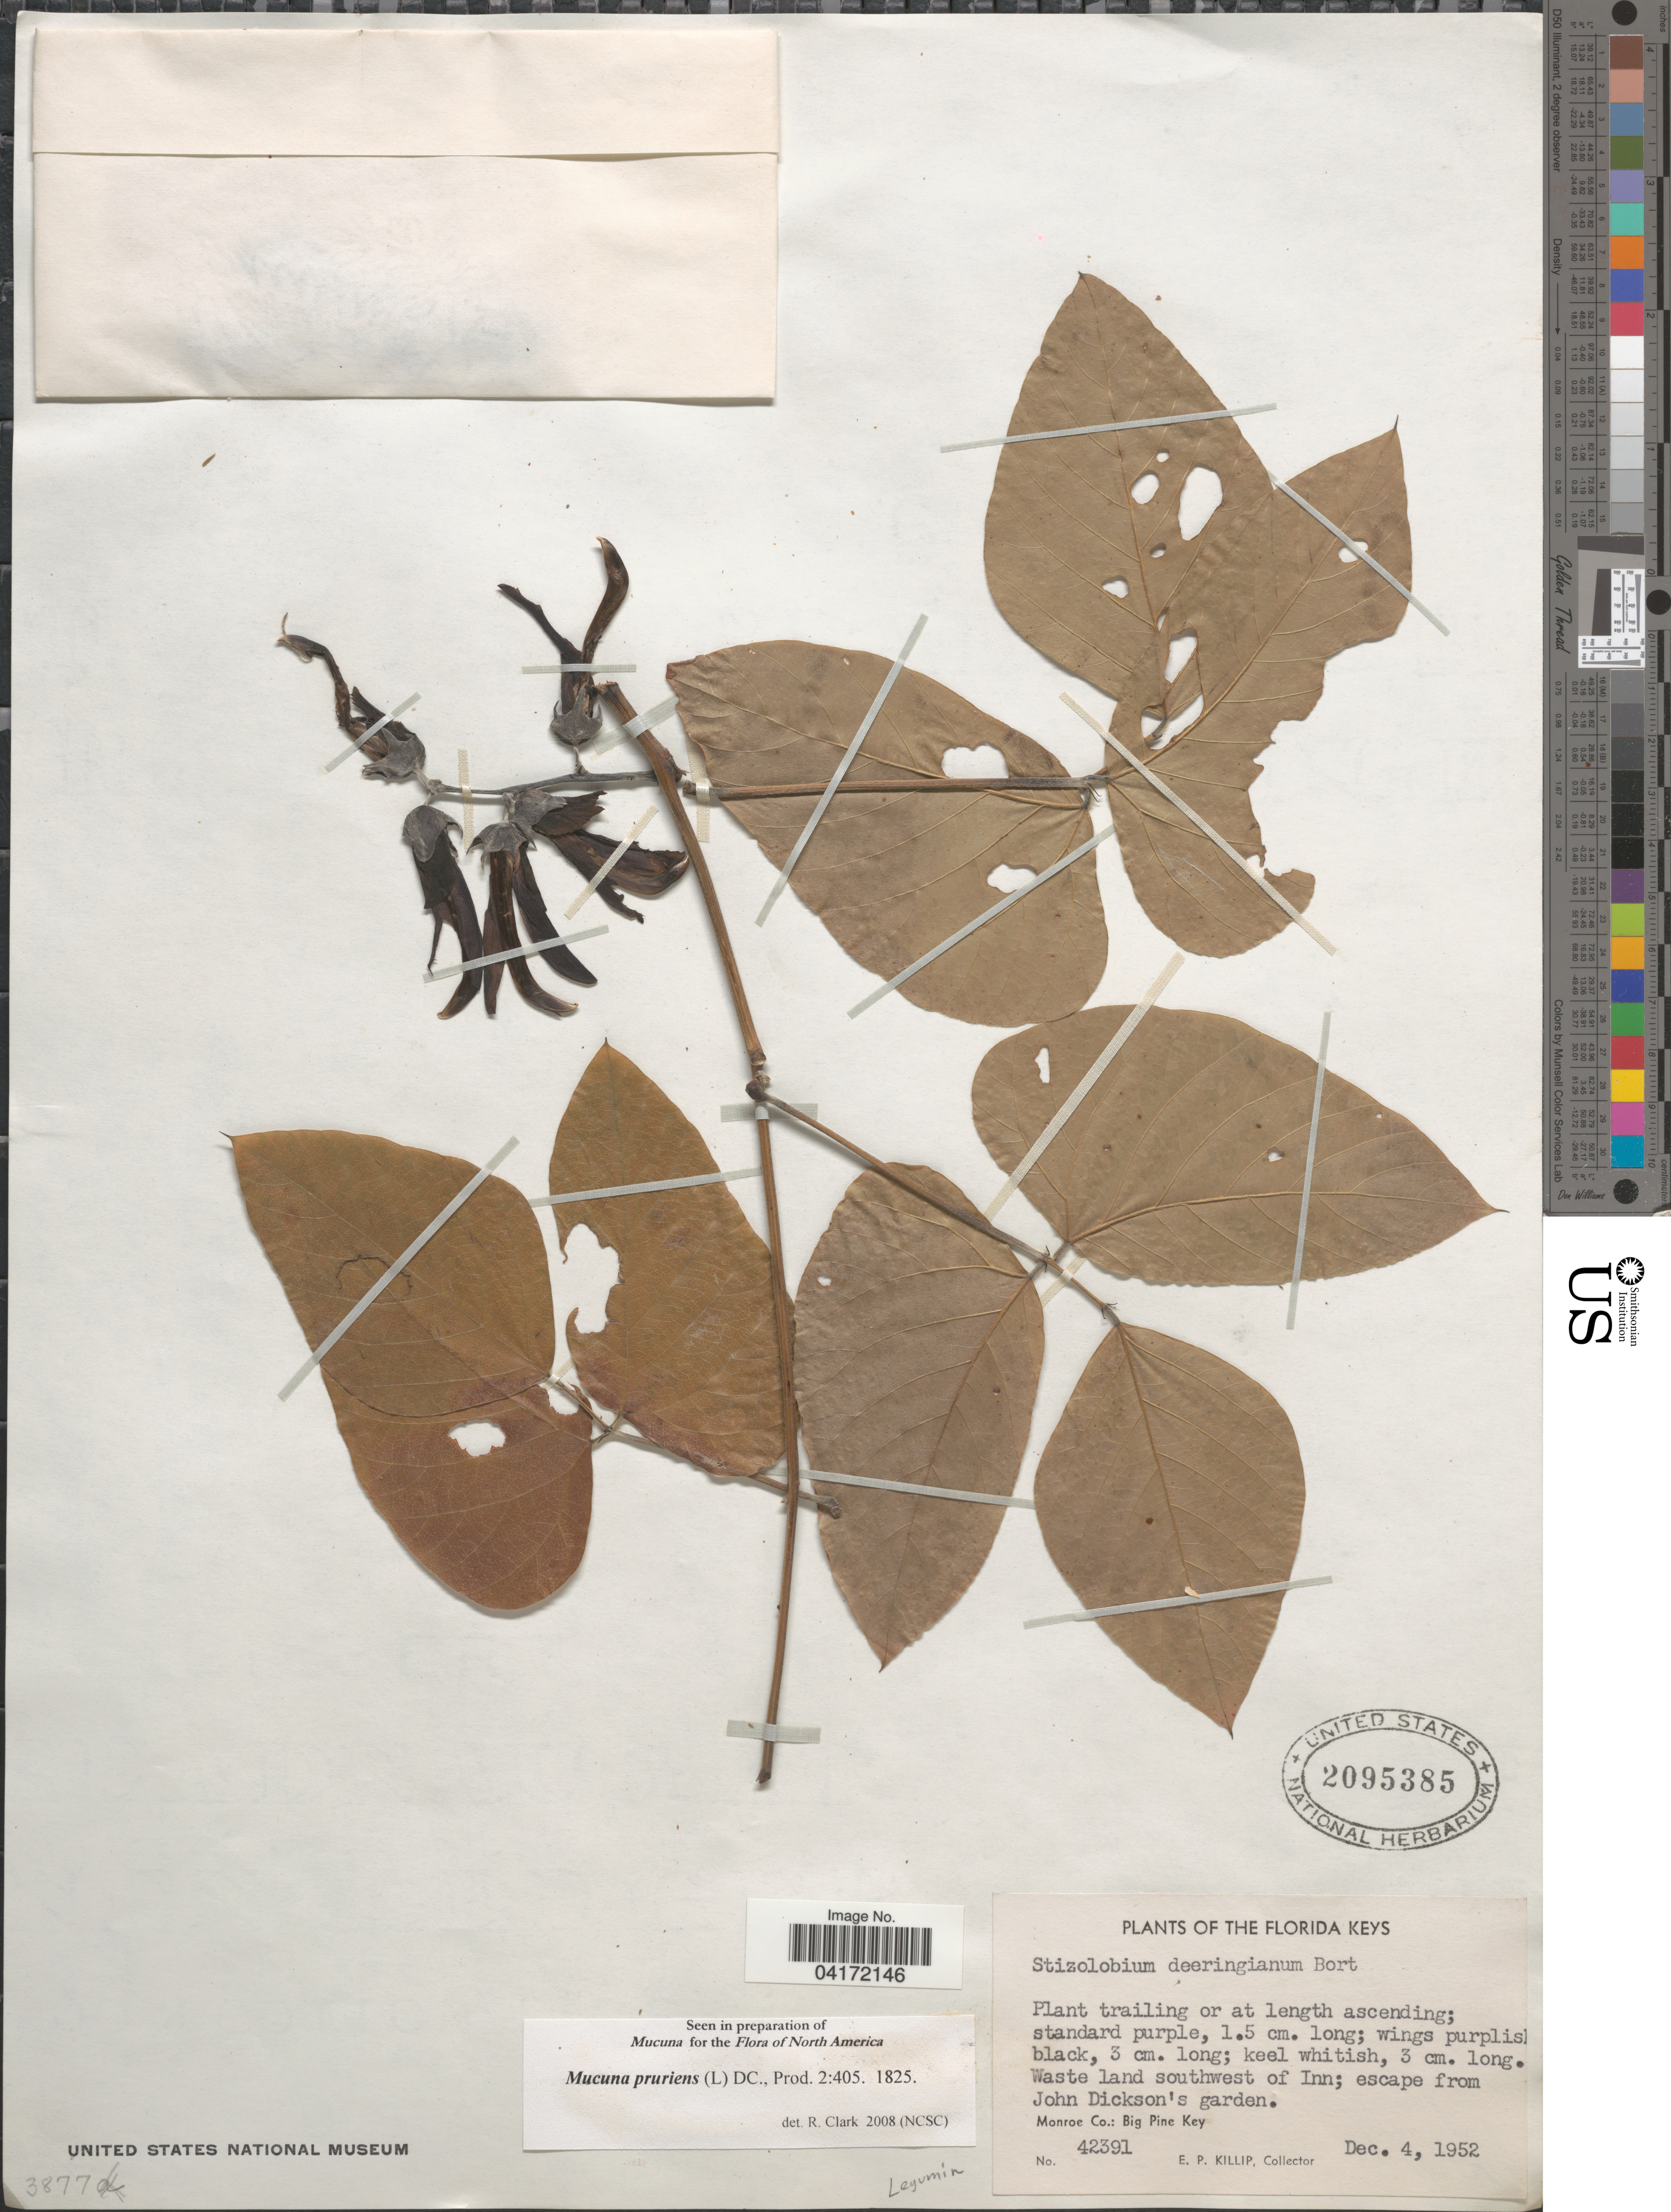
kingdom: Plantae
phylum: Tracheophyta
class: Magnoliopsida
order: Fabales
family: Fabaceae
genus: Mucuna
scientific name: Mucuna pruriens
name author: (L.) DC.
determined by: Clark, R.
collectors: E. P. Killip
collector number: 42391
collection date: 1952-12-04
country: United States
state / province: Florida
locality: The Florida Keys. Waste land southwest of Inn; escape from John Dickson's garden. Monroe Co.: Big Pine Key.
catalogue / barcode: US 2095385